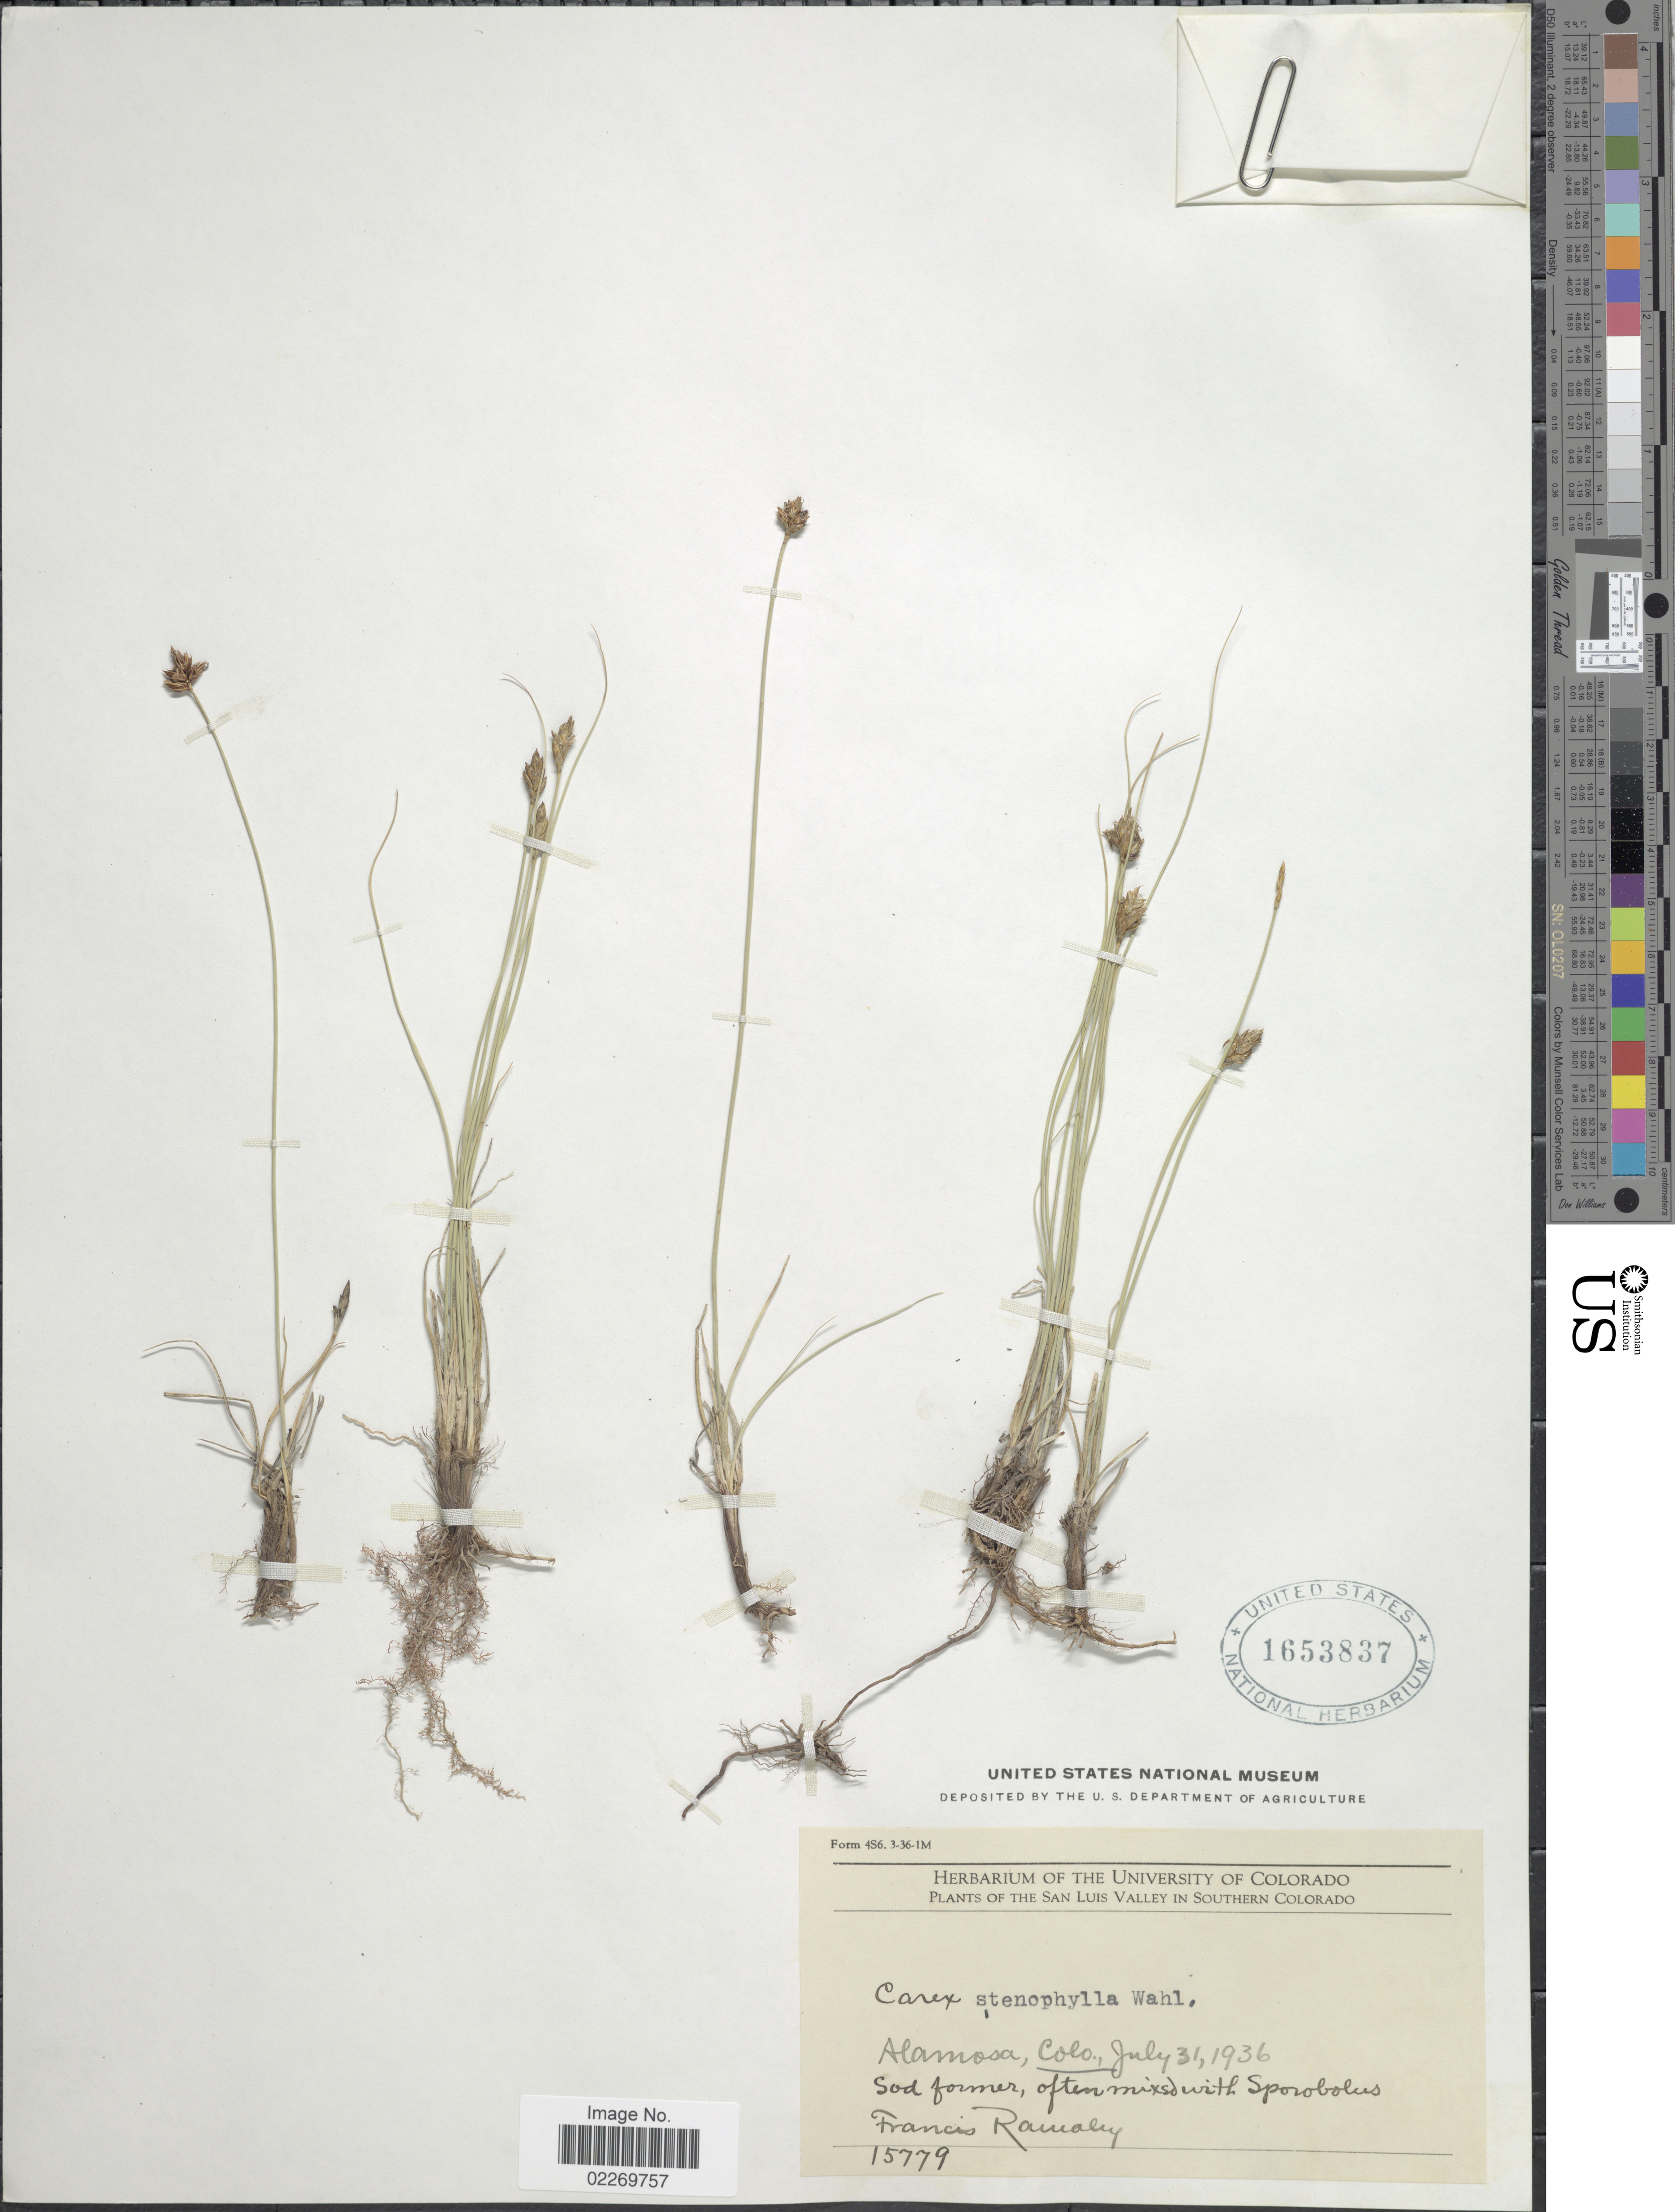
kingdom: Plantae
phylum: Tracheophyta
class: Liliopsida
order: Poales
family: Cyperaceae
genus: Carex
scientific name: Carex eleocharis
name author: L.H. Bailey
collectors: F. Ramaley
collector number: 15779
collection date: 1936-07-31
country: United States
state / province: Colorado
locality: Alamosa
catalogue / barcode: US 1653837